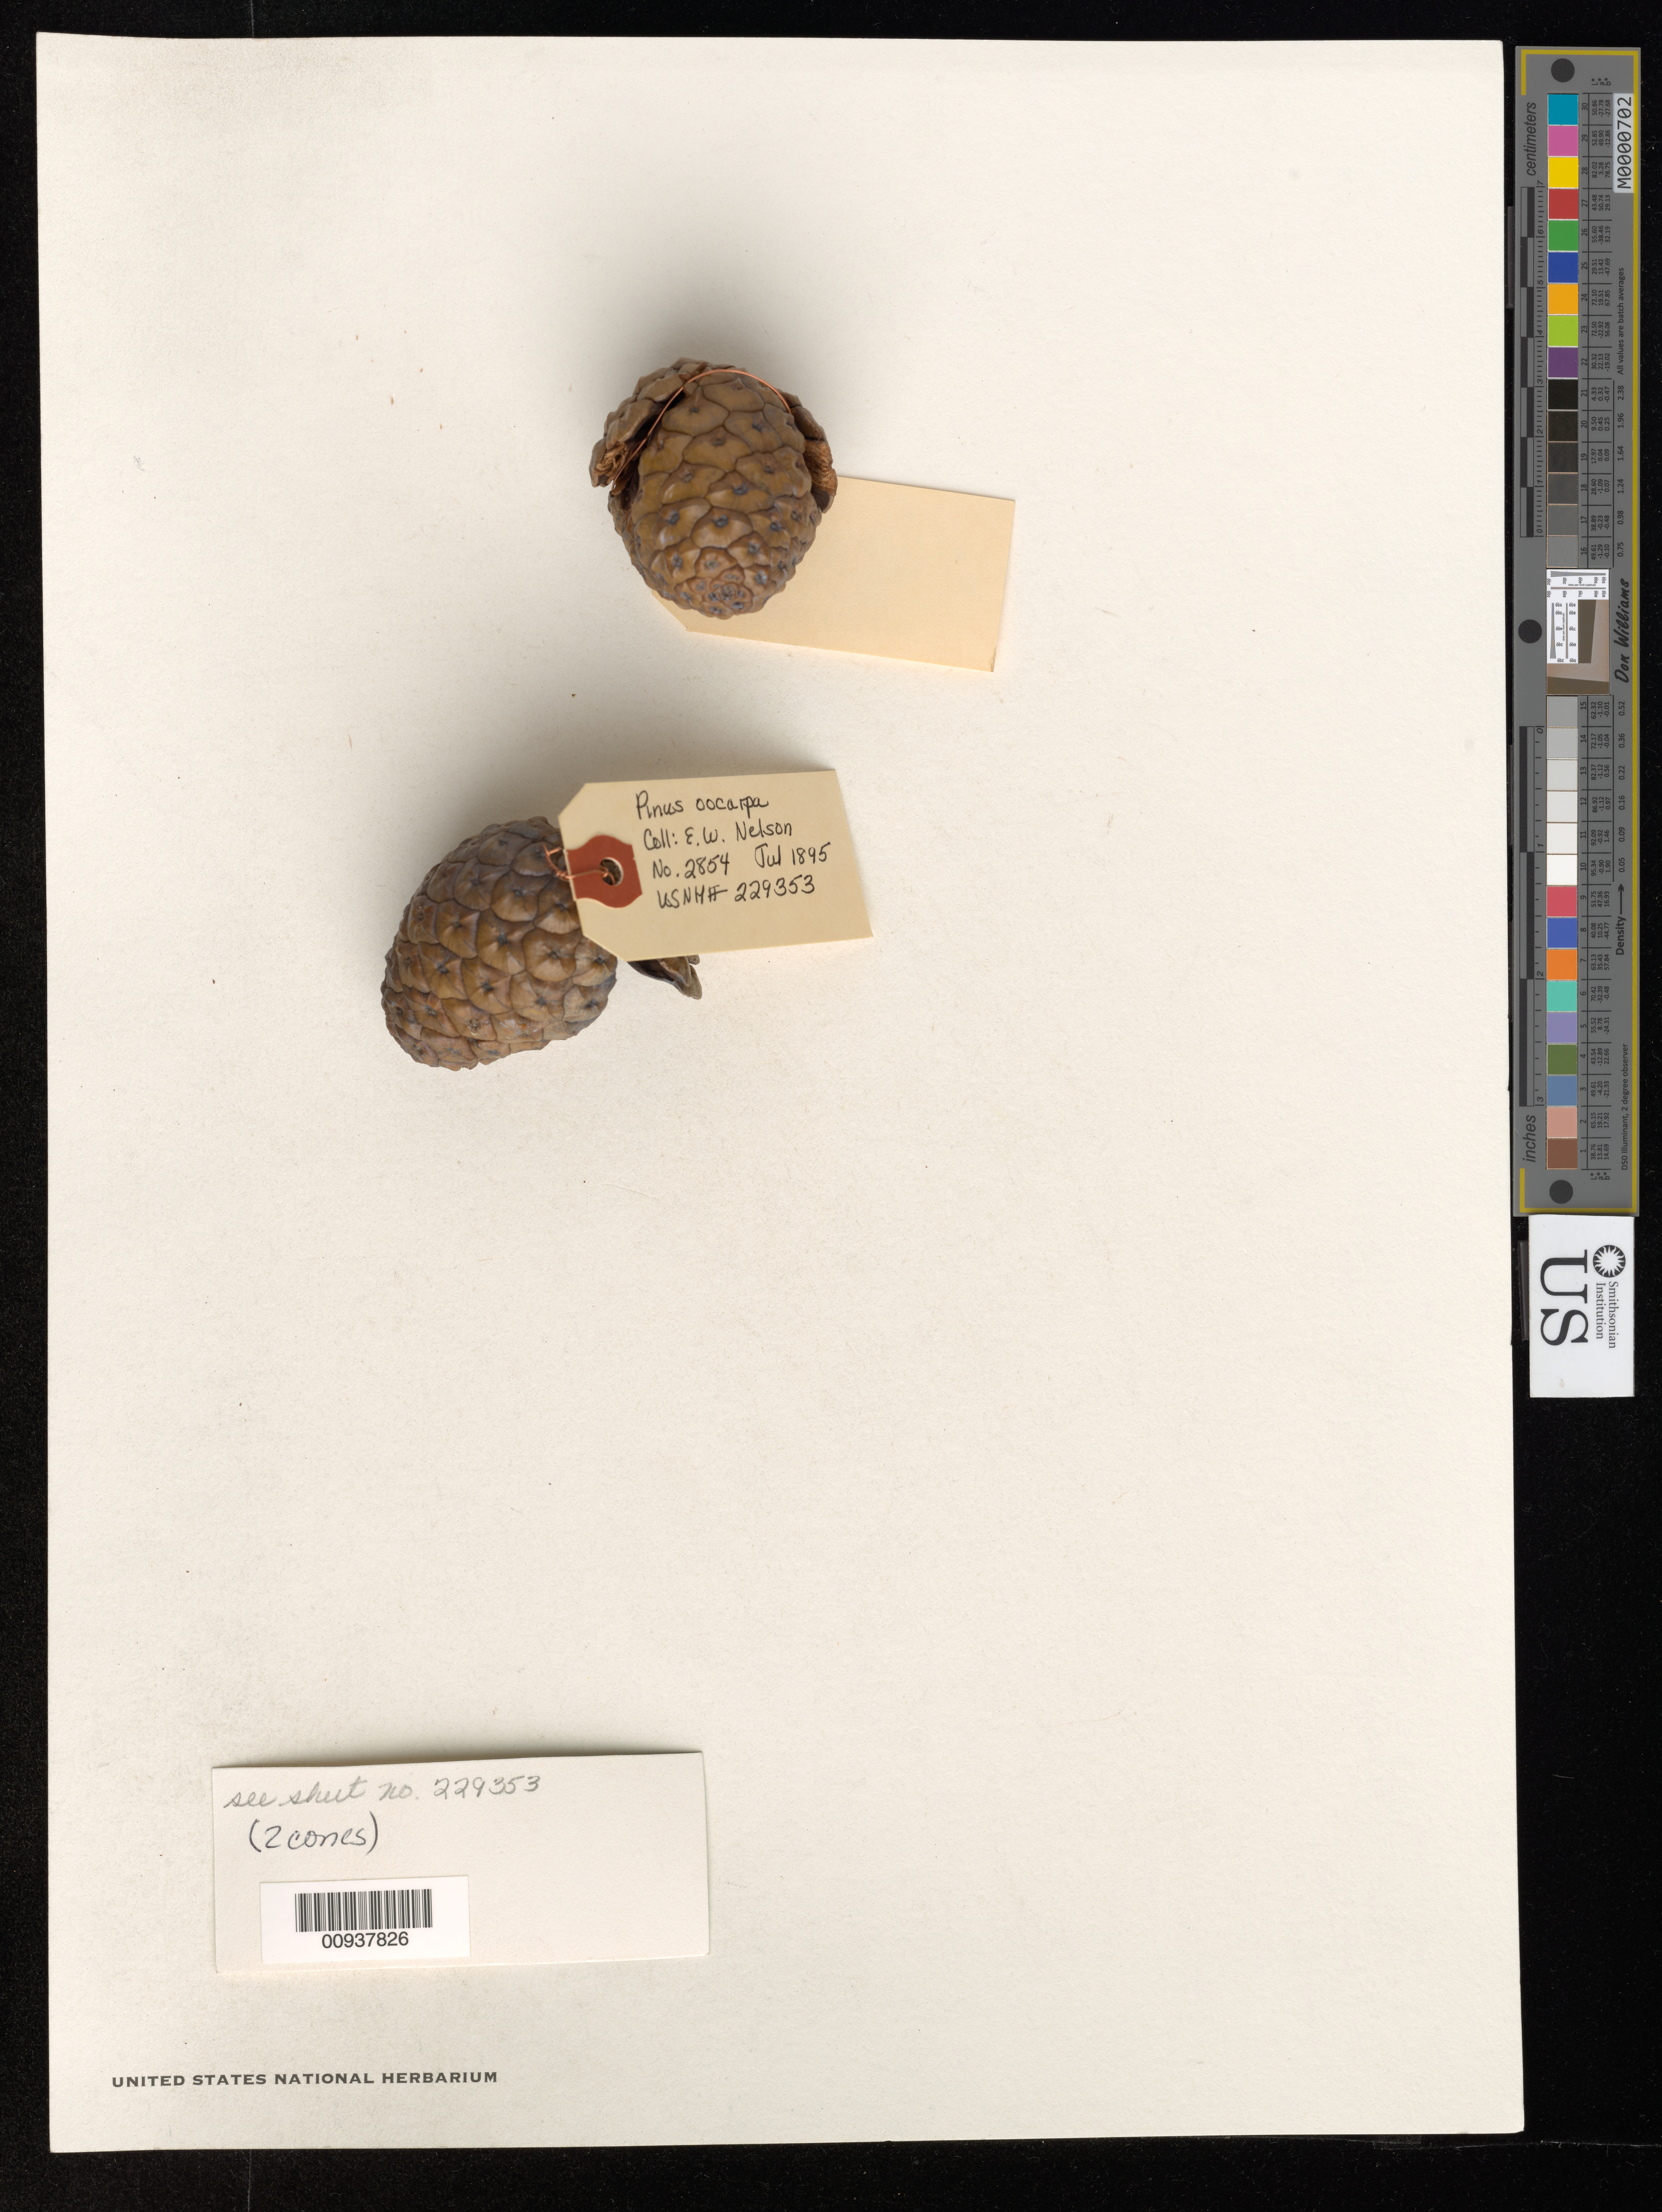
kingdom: Plantae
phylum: Tracheophyta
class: Pinopsida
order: Pinales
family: Pinaceae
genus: Pinus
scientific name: Pinus oocarpa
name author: Schiede ex Schltdl.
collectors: E. W. Nelson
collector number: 2854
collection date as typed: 18 Jul 1895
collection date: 1895-07-18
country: Mexico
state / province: Oaxaca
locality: Santa Efigenia.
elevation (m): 152